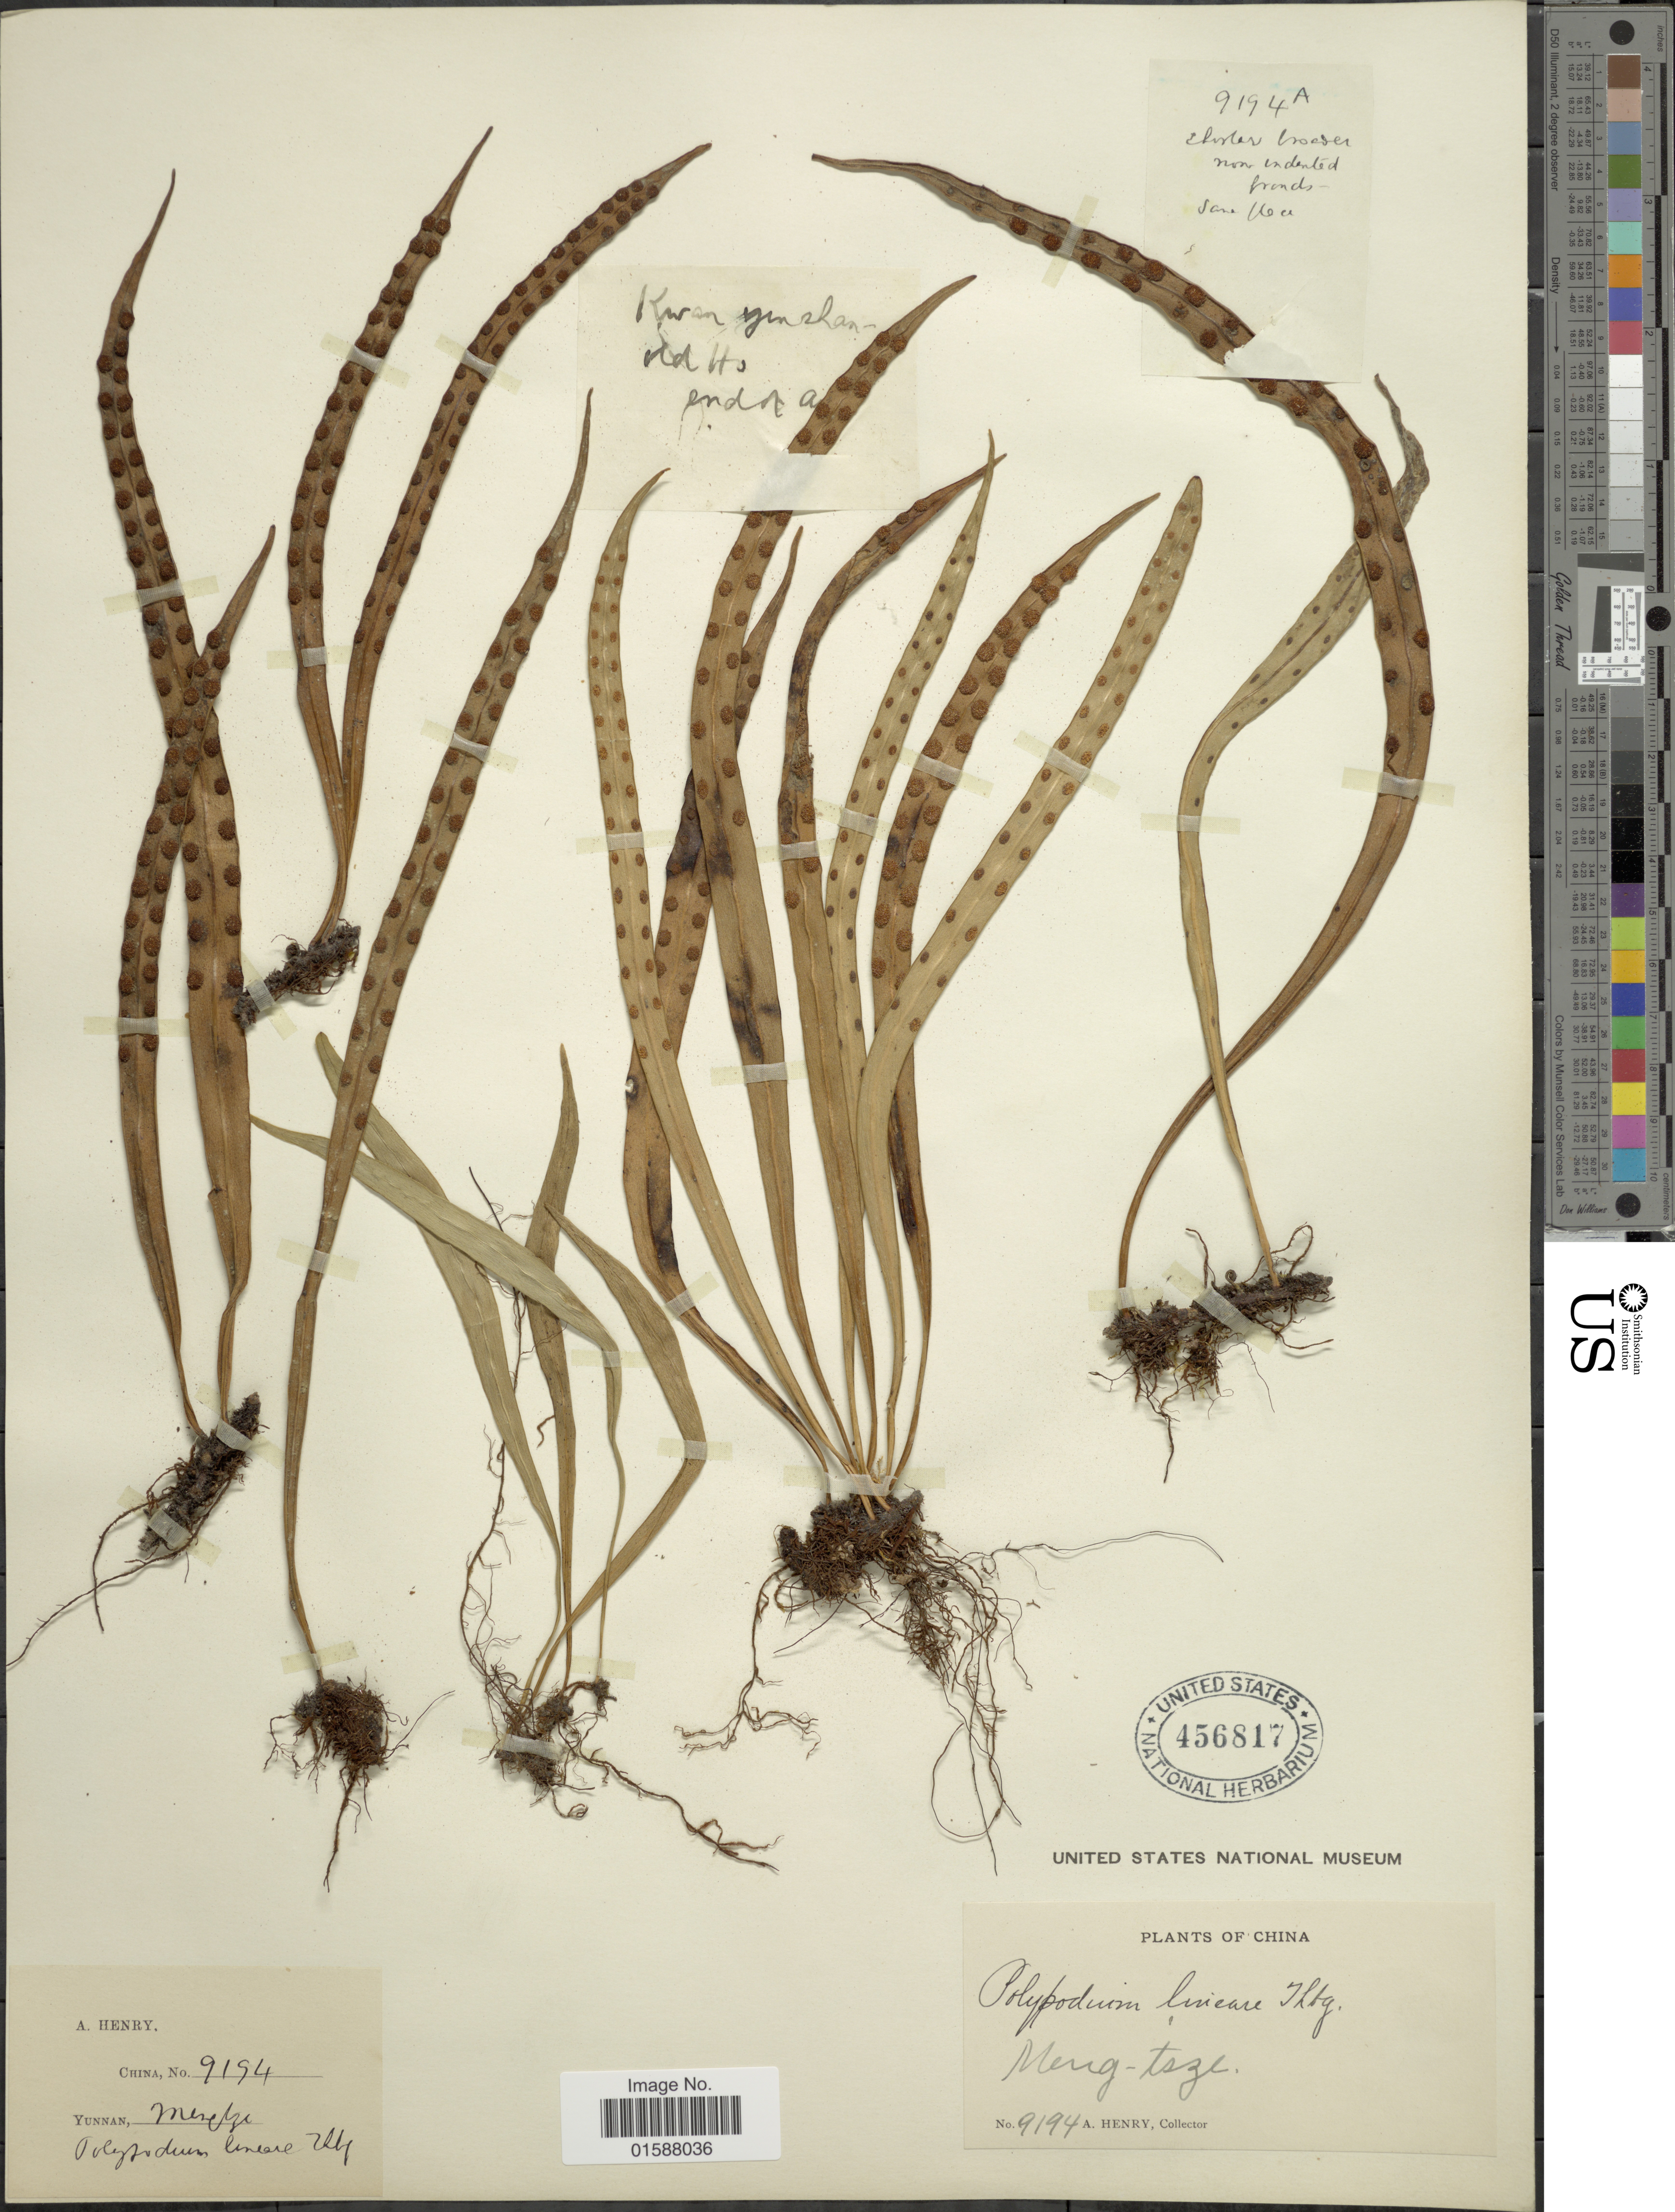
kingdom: Plantae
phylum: Tracheophyta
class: Polypodiopsida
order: Polypodiales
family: Polypodiaceae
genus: Lepisorus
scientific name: Lepisorus thunbergianus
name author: (Kaulf.) Ching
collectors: A. Henry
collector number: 9194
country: China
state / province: Yunnan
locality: Meng-tsze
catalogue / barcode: US 456817